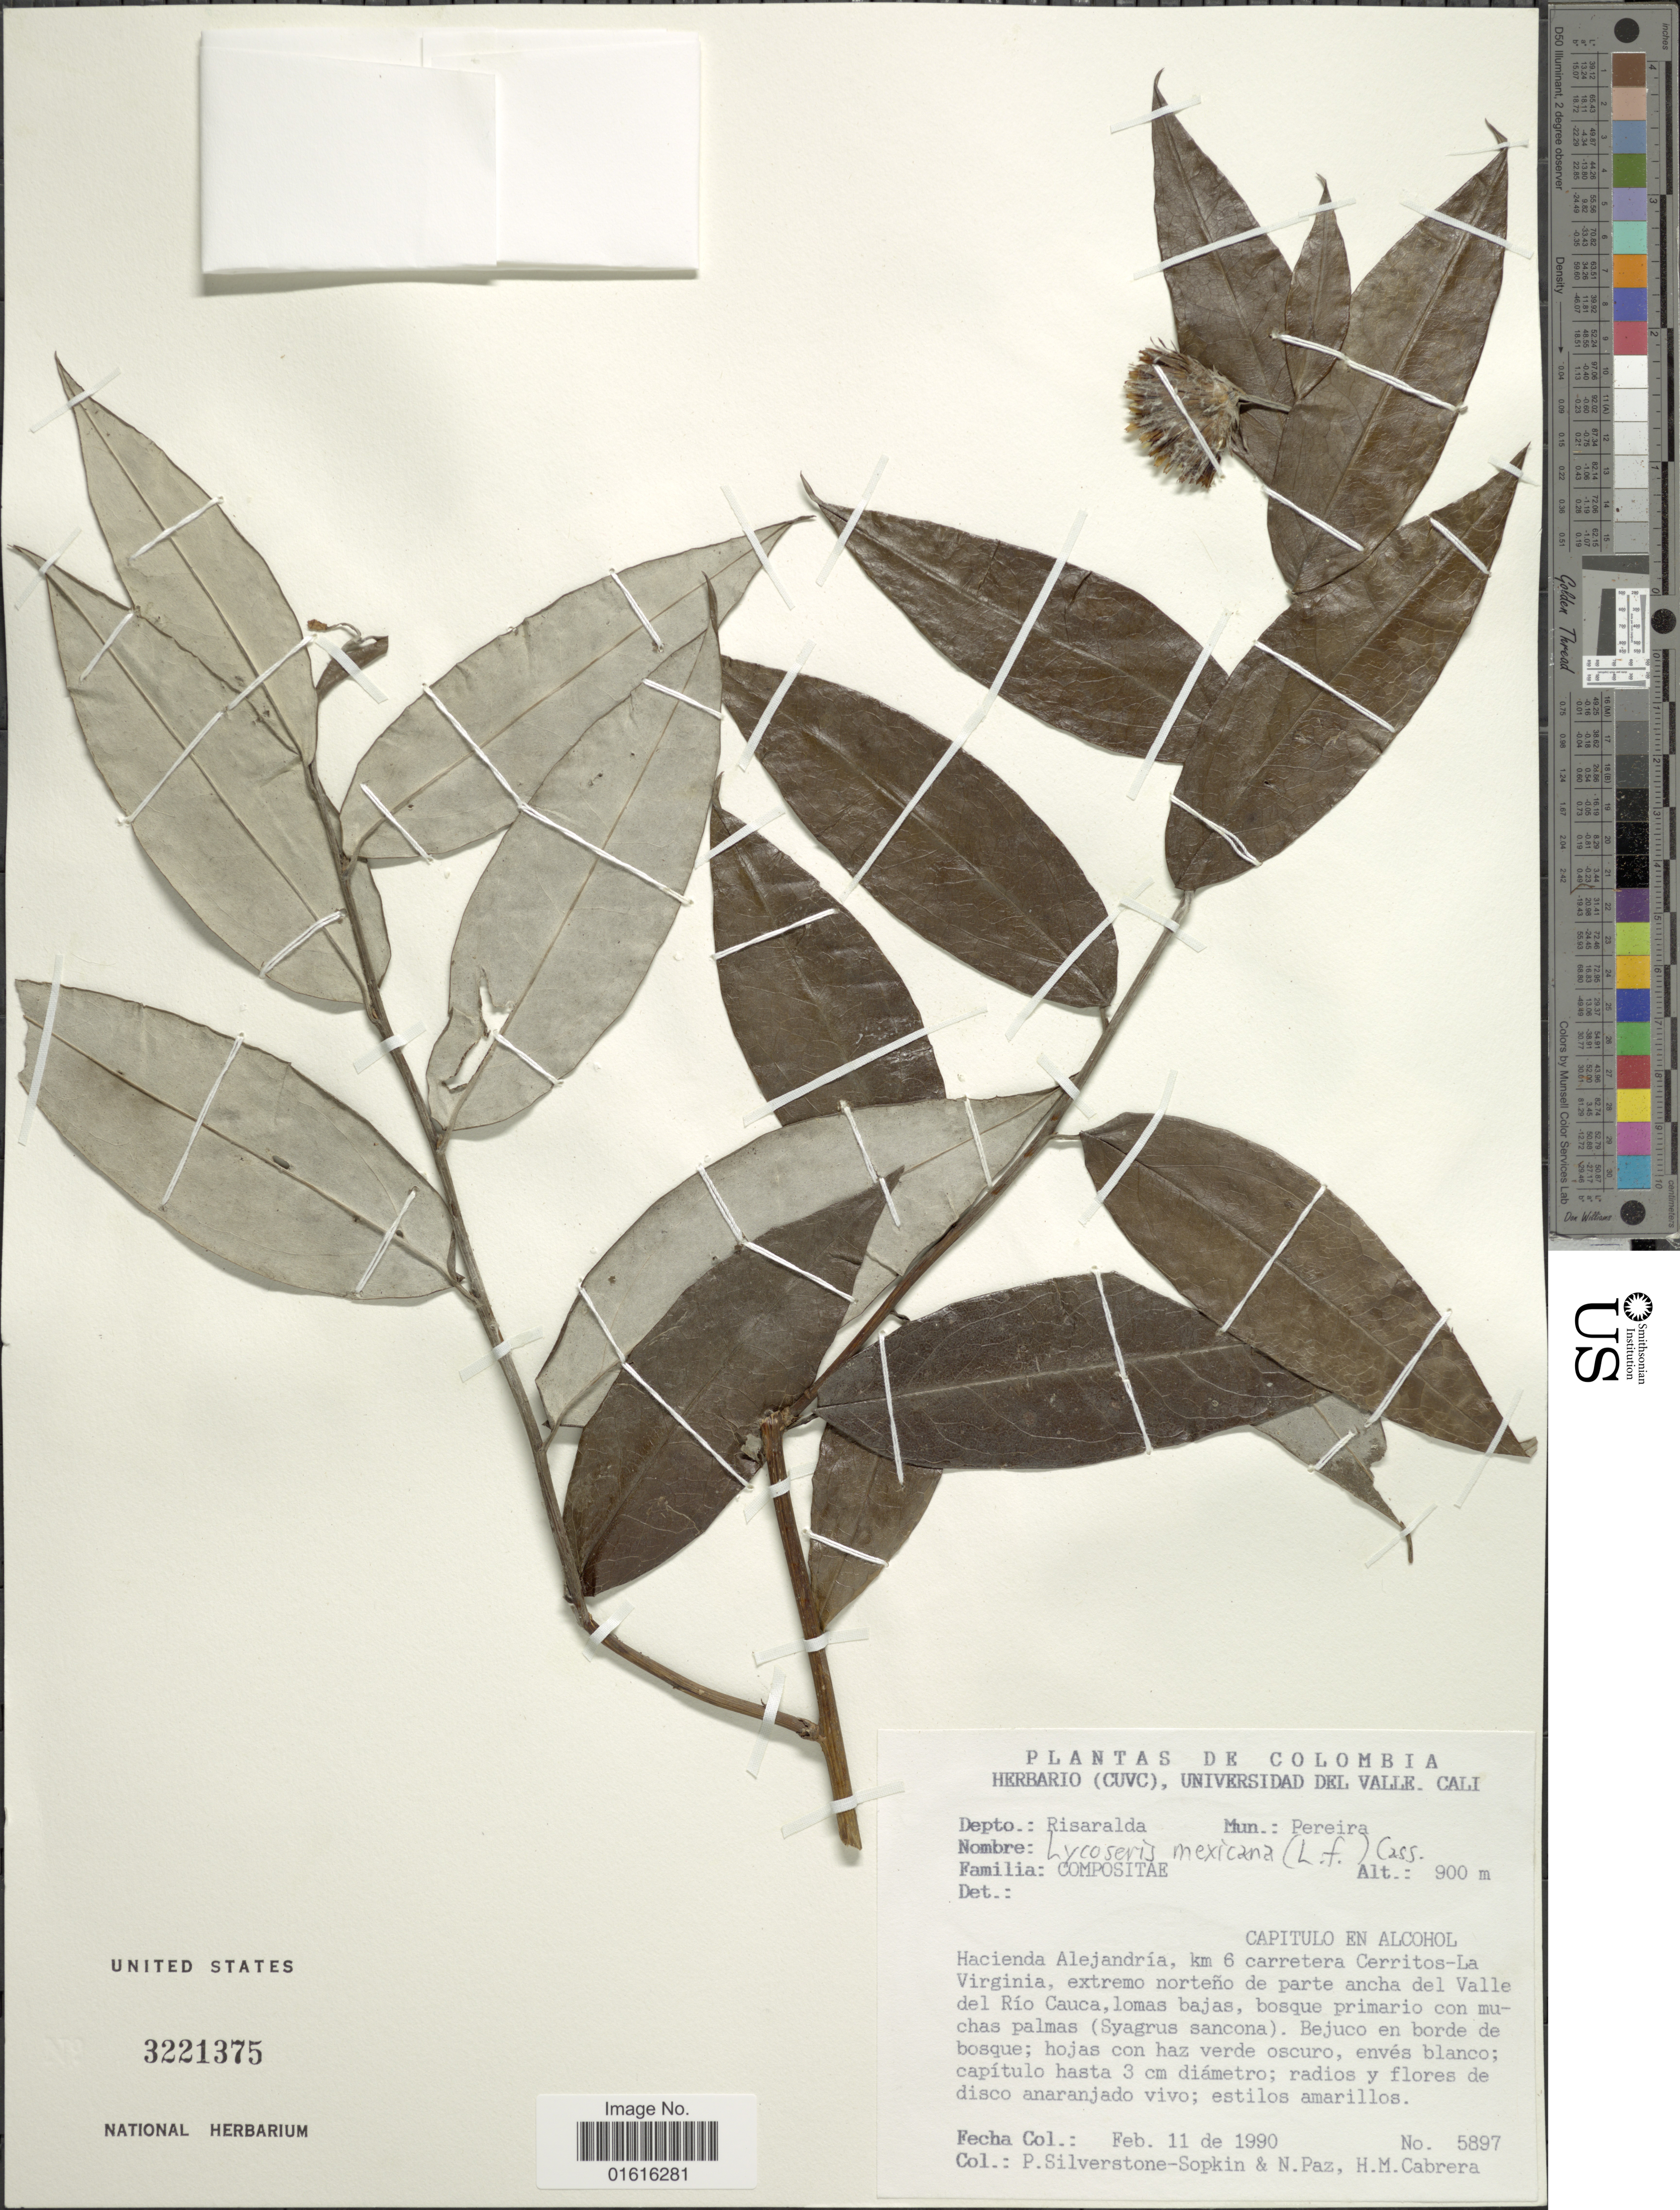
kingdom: Plantae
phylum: Tracheophyta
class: Magnoliopsida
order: Asterales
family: Asteraceae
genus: Lycoseris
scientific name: Lycoseris mexicana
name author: (L. f.) Cass.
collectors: P. A. Silverstone-Sopkin, N. Paz & H. Cabrera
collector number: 5897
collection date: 1990-02-11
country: Colombia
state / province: Risaralda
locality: Depto.: Risaralda. Mun.: Pereira. Hacienda Alejandría, km 6 carretera Cerritos-La Virginia, extremo norteño de parte ancha del Valle del Río Cauca, lomas bajas, bosque primario con muchas palmas.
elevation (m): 900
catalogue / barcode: US 3221375